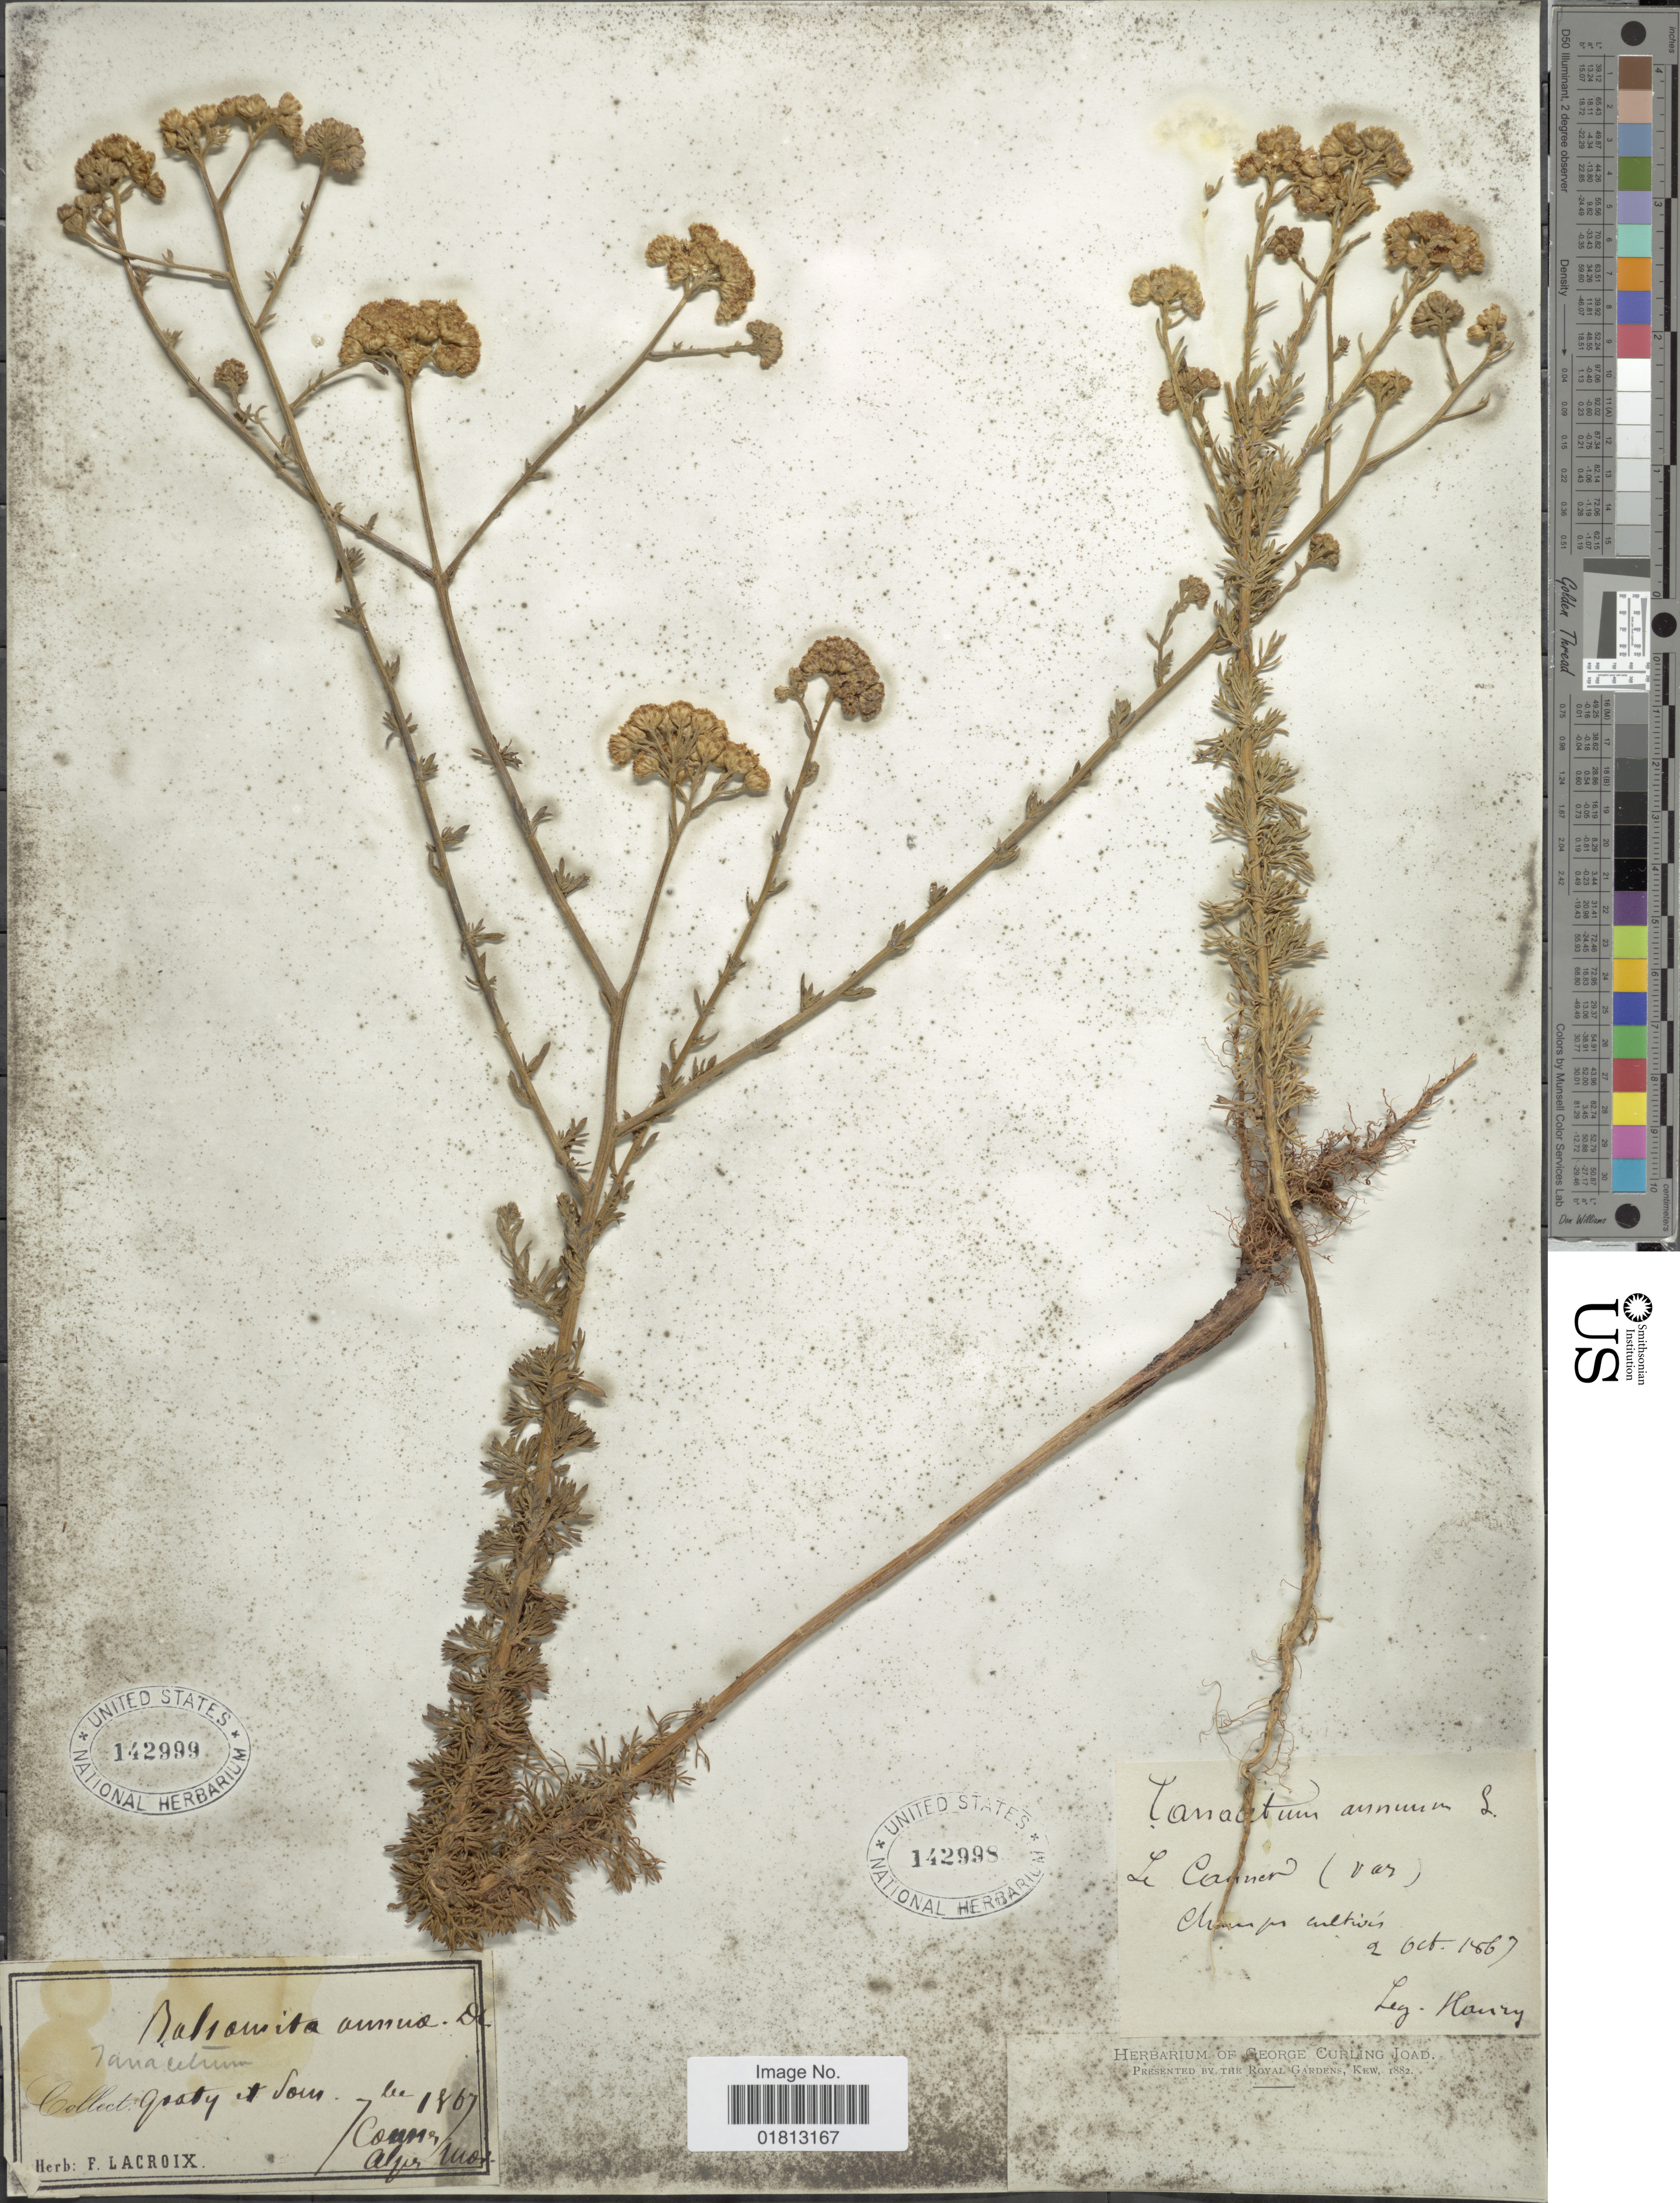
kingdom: Plantae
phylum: Tracheophyta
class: Magnoliopsida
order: Asterales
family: Asteraceae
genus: Tanacetum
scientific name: Tanacetum annum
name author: L.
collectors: ex herb. F. Lacroix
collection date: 1867-09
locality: Gosty et Sousa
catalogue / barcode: US 142999